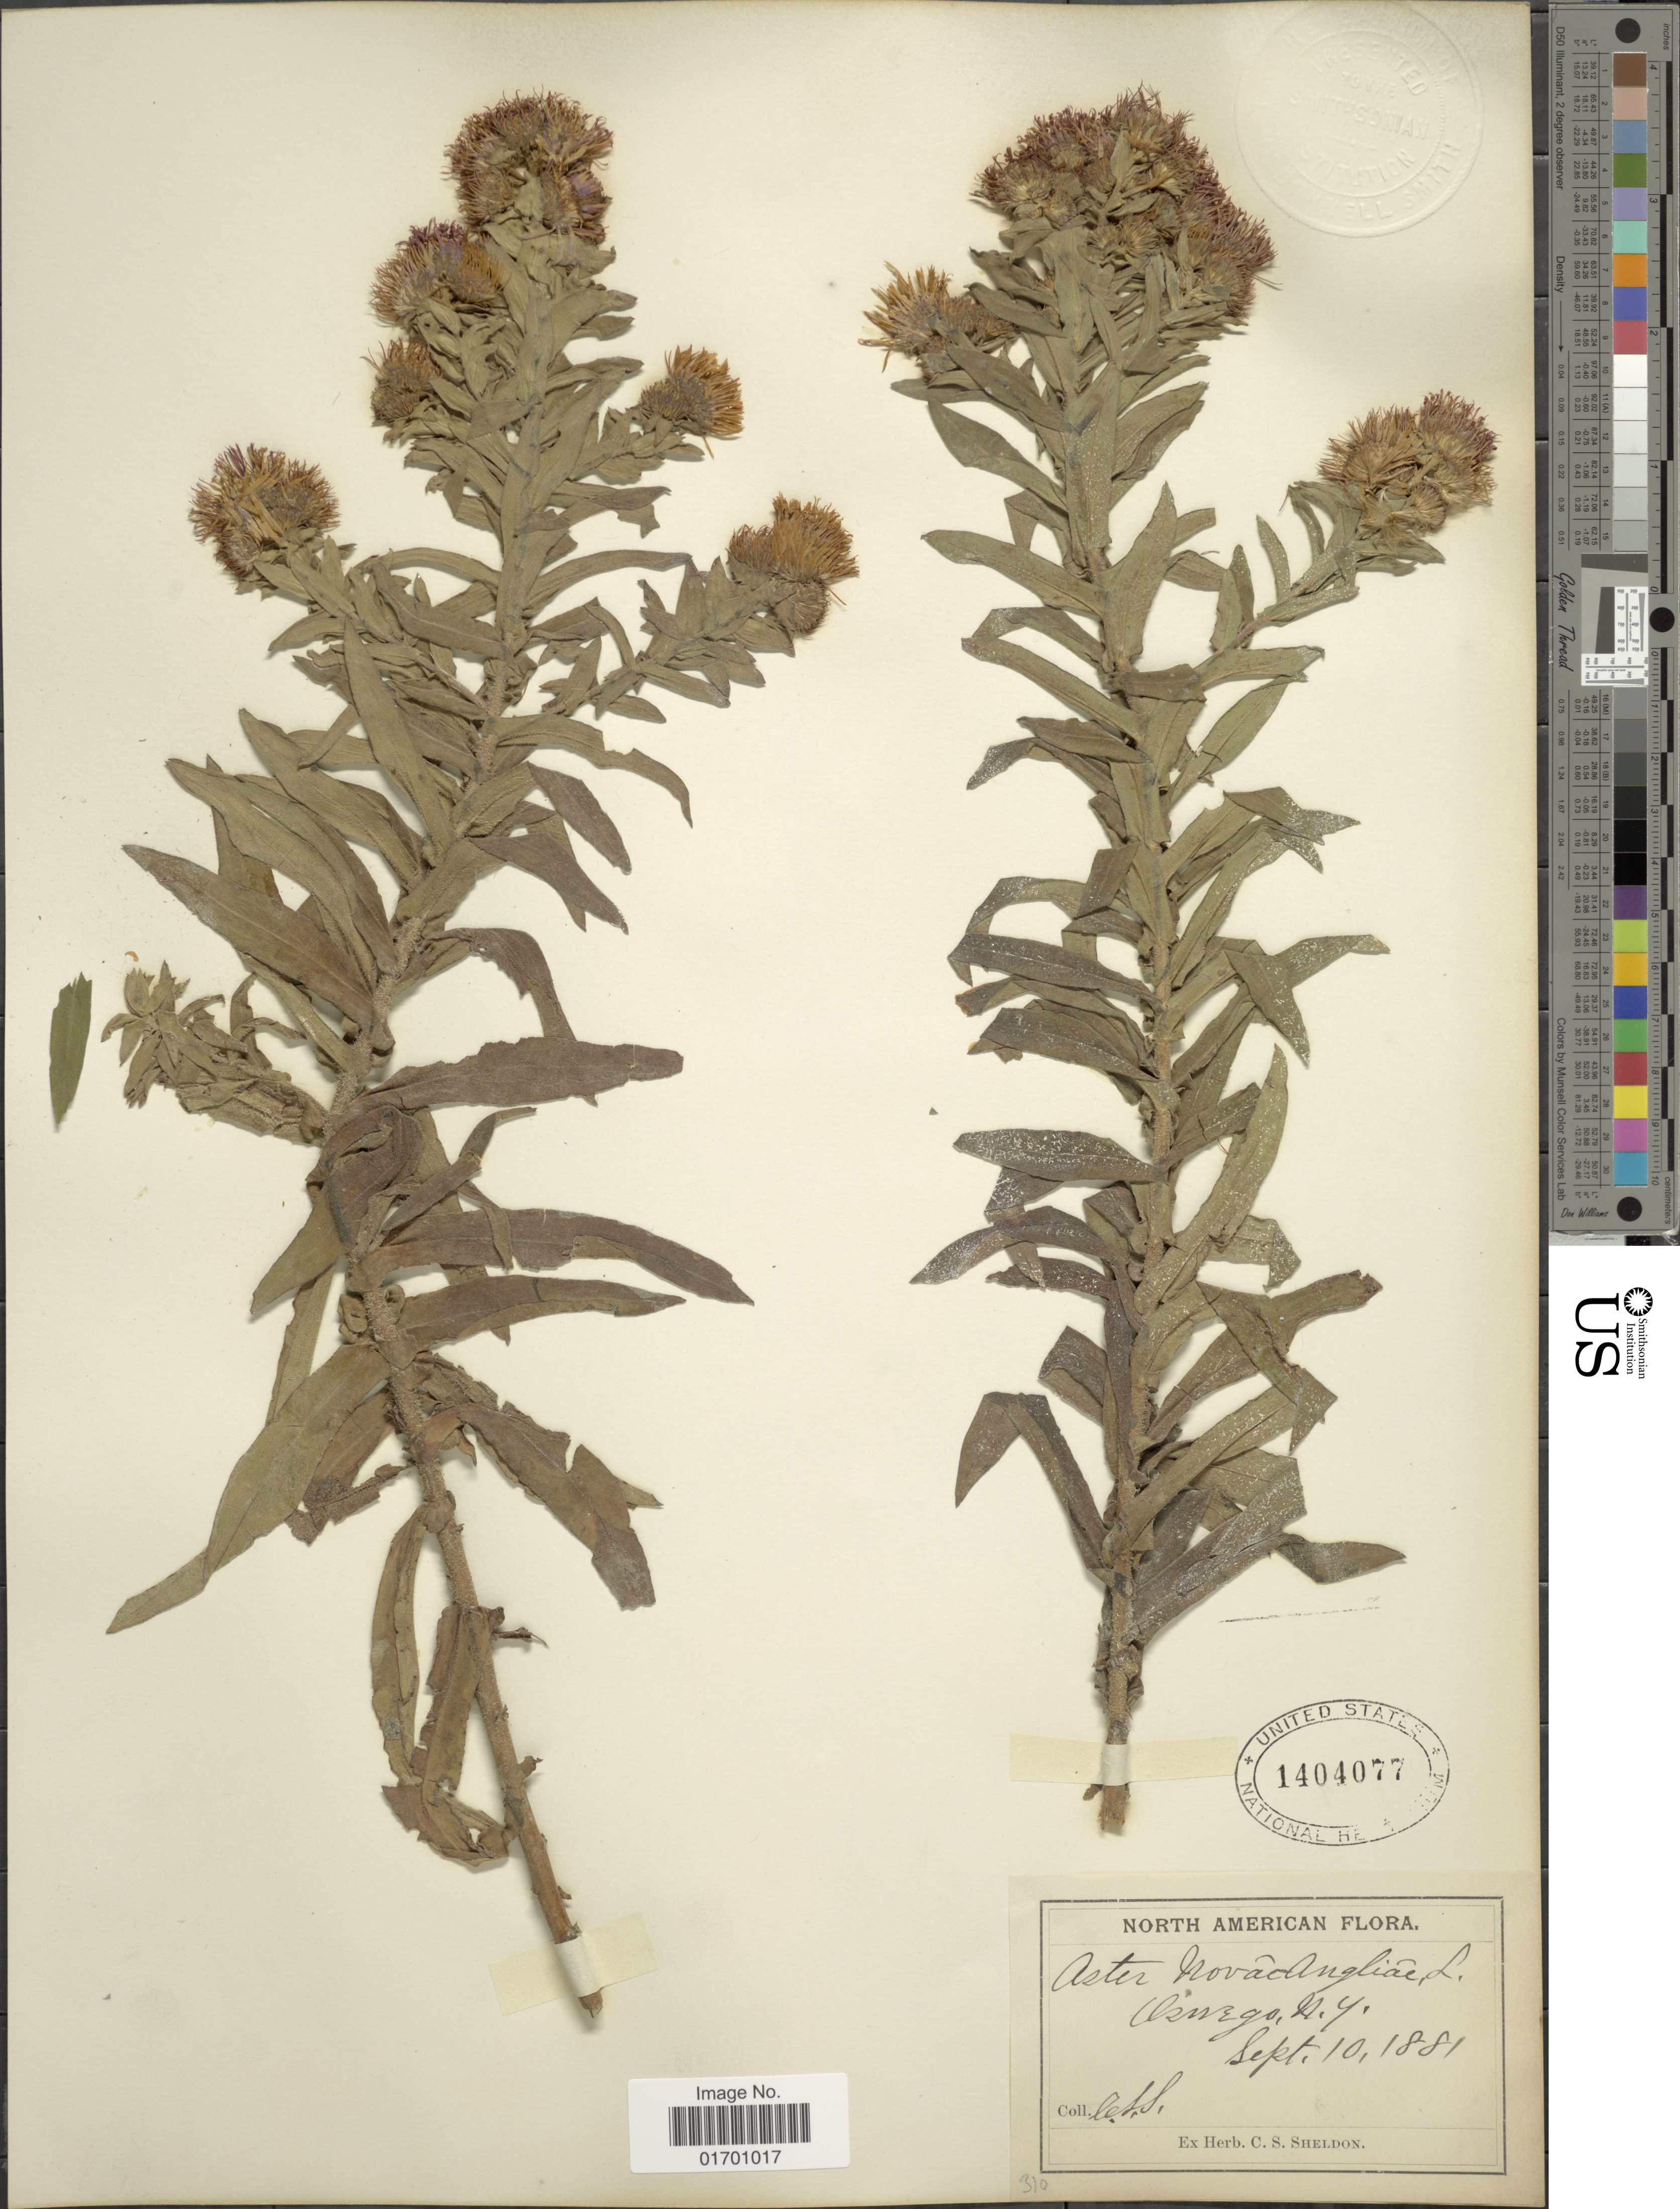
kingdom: Plantae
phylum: Tracheophyta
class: Magnoliopsida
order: Asterales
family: Asteraceae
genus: Symphyotrichum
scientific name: Symphyotrichum novae-angliae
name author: (L.) G.L. Nesom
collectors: C. S. Sheldon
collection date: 1881-09-10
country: United States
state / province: New York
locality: Olsnego, N.Y. North American.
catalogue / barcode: US 1404077